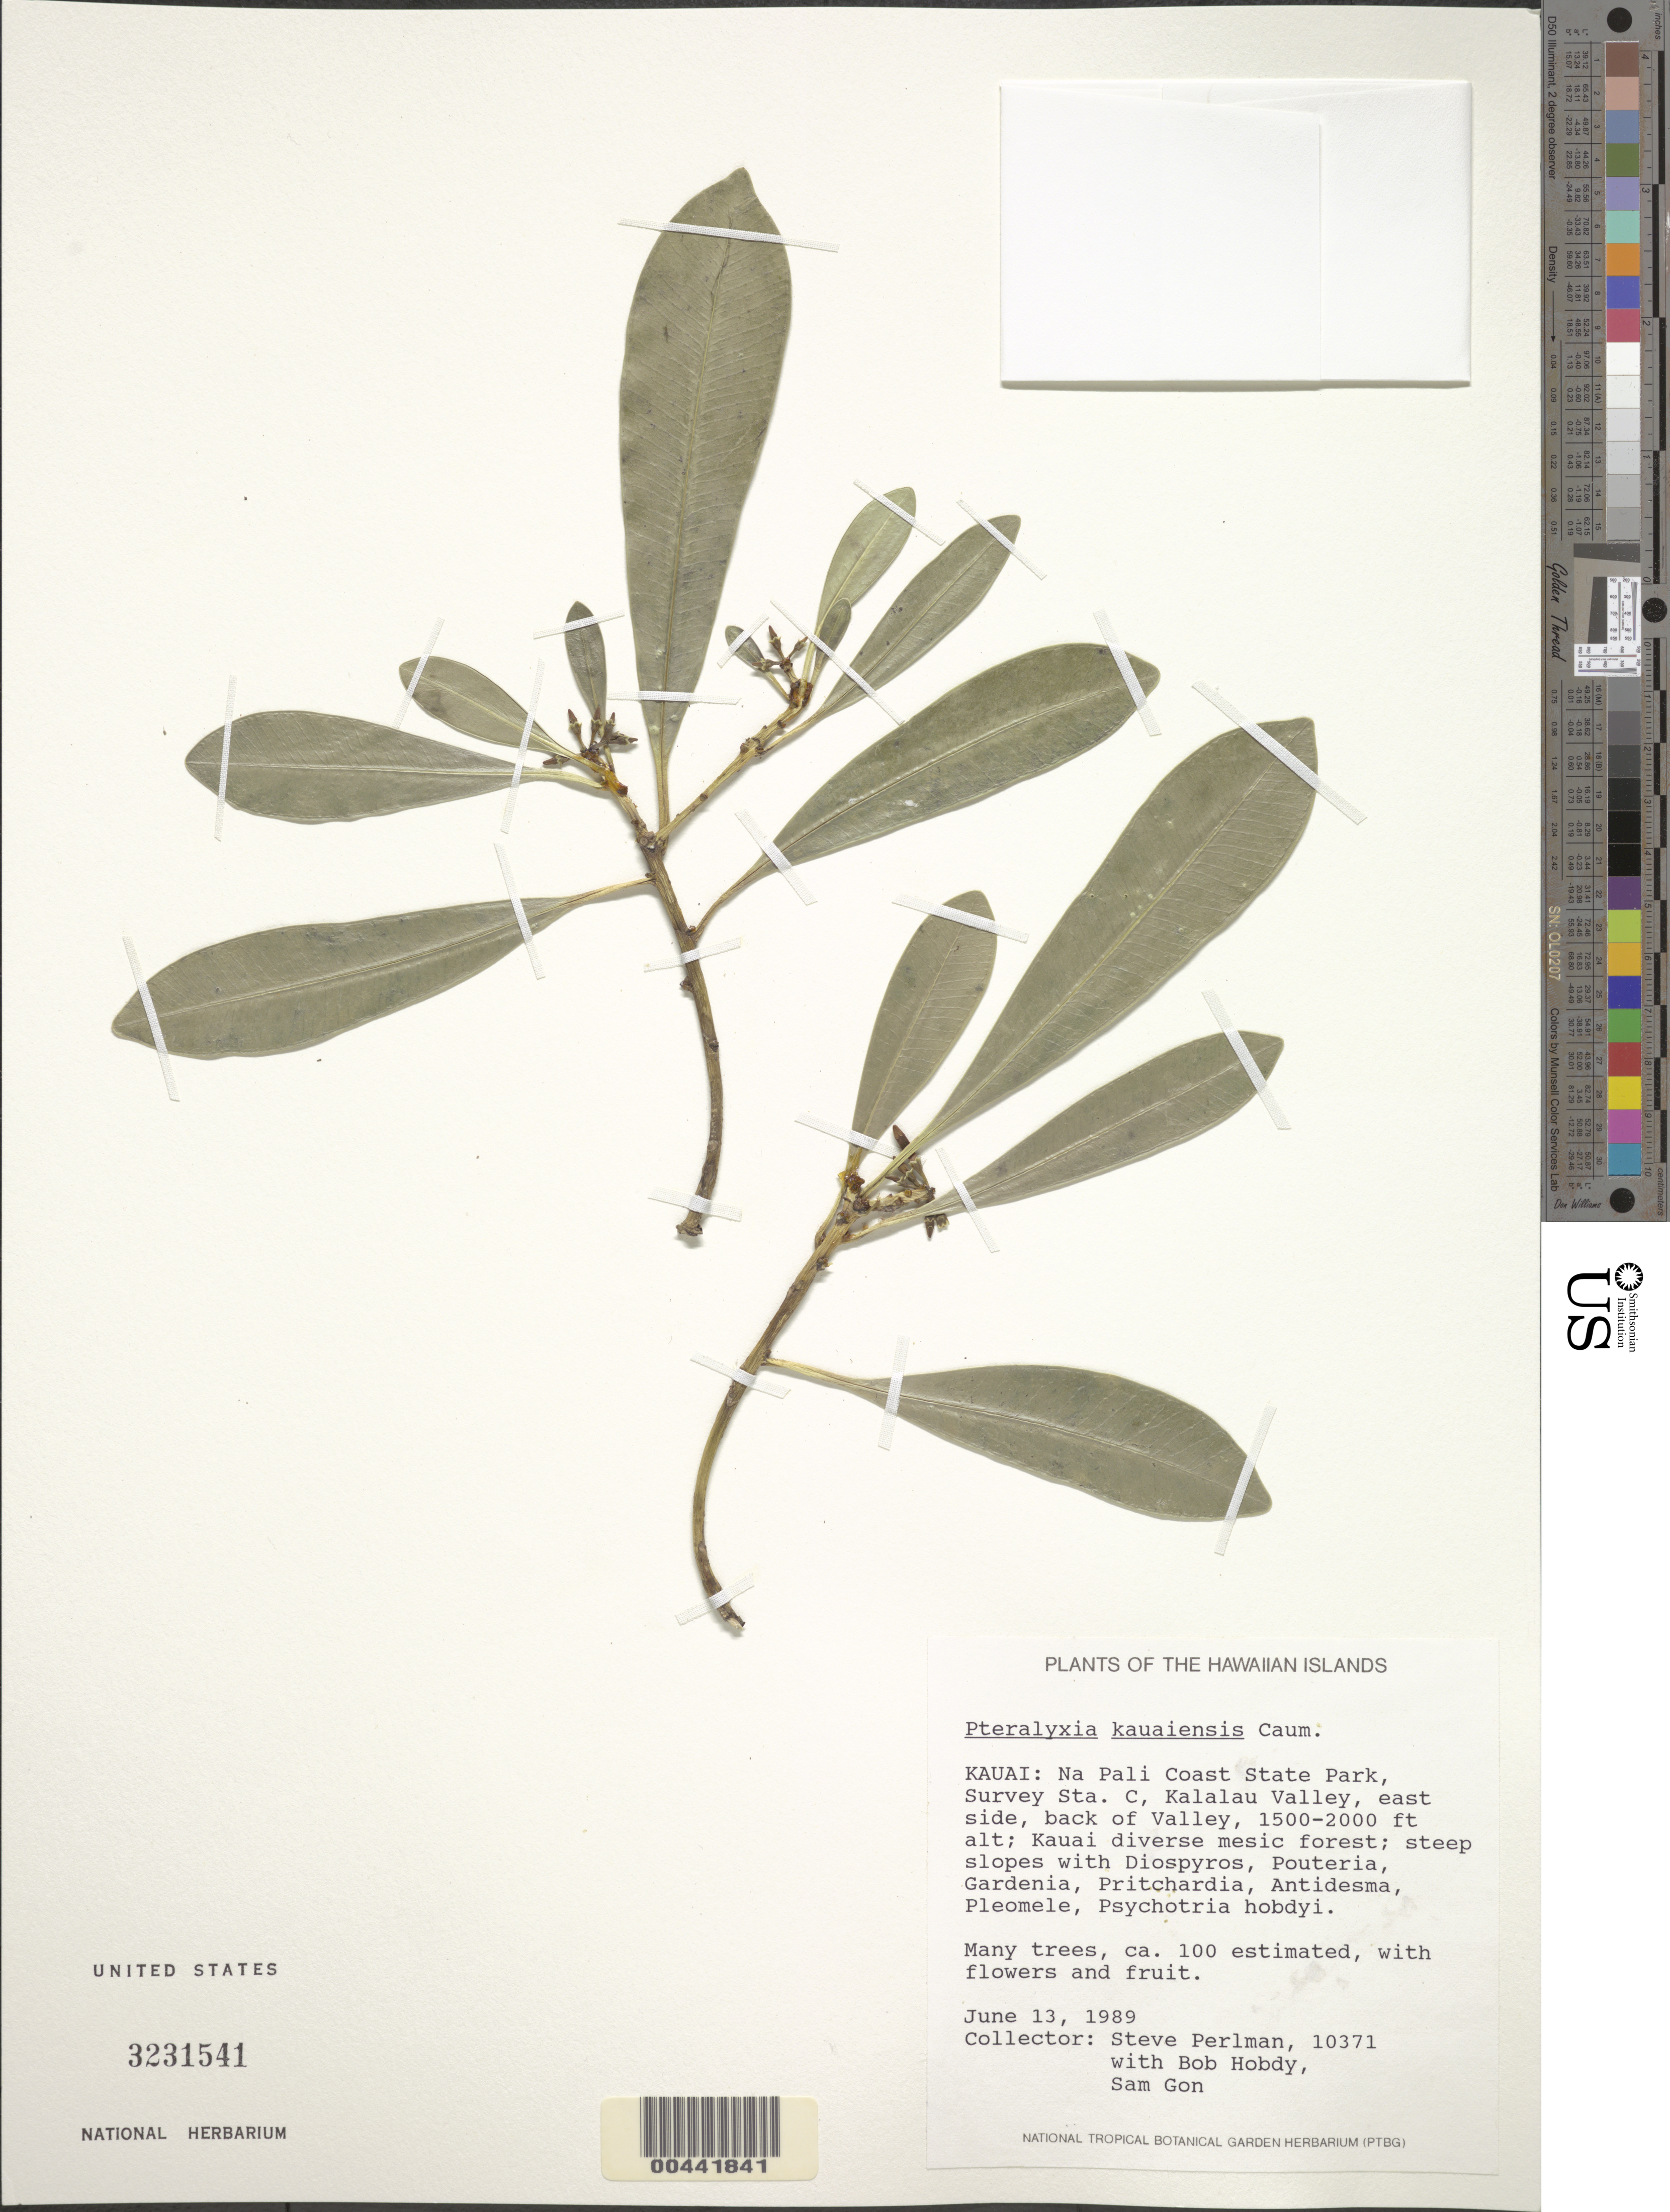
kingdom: Plantae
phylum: Tracheophyta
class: Magnoliopsida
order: Gentianales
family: Apocynaceae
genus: Pteralyxia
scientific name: Pteralyxia kauaiensis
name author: Caum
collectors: S. P. Perlman, B. Hobdy & S. Gon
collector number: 10371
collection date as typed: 13 Jun 1989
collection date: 1989-06-13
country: United States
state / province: Hawaii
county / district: Kauai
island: Kaua'i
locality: Na Pali Coast State Park, Survey Sta. C, Kalalau Valley, east side, back of Valley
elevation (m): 457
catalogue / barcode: US 3231541